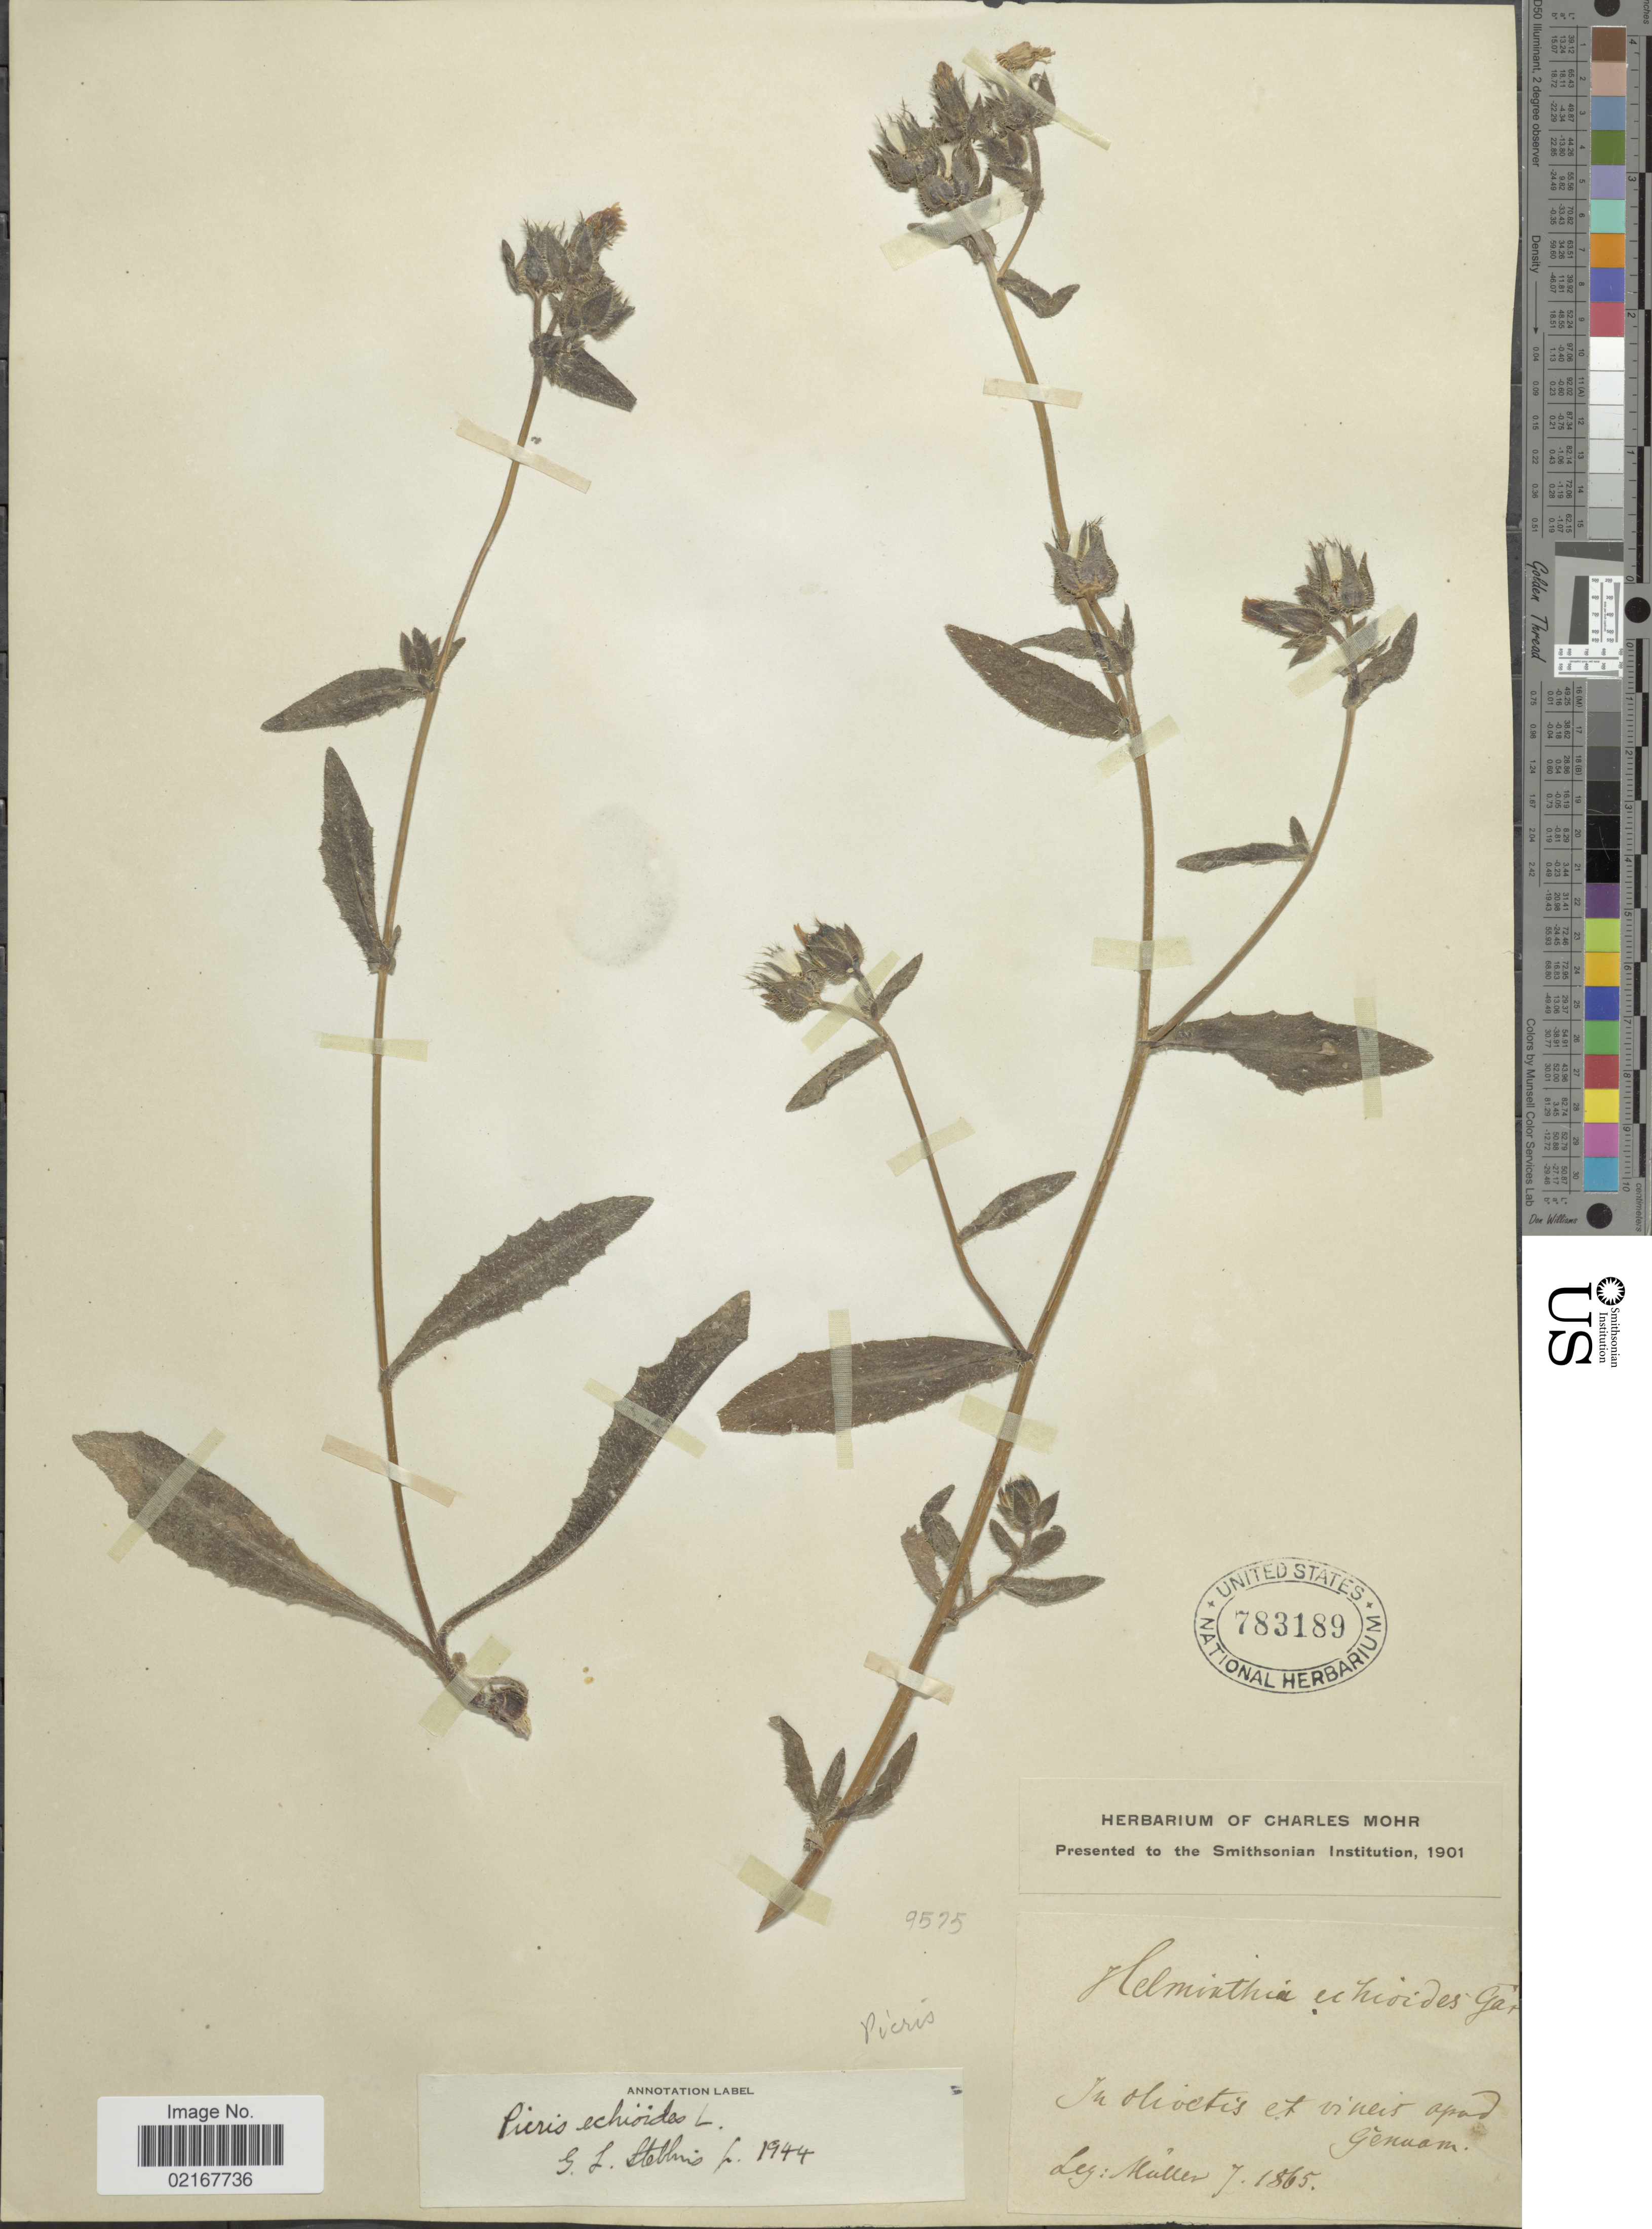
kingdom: Plantae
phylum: Tracheophyta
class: Magnoliopsida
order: Asterales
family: Asteraceae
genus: Helminthotheca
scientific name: Helminthotheca echioides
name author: (L.) Holub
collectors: -- Müller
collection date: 1865-07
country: Italy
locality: Genuam [interpreted]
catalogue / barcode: US 783189